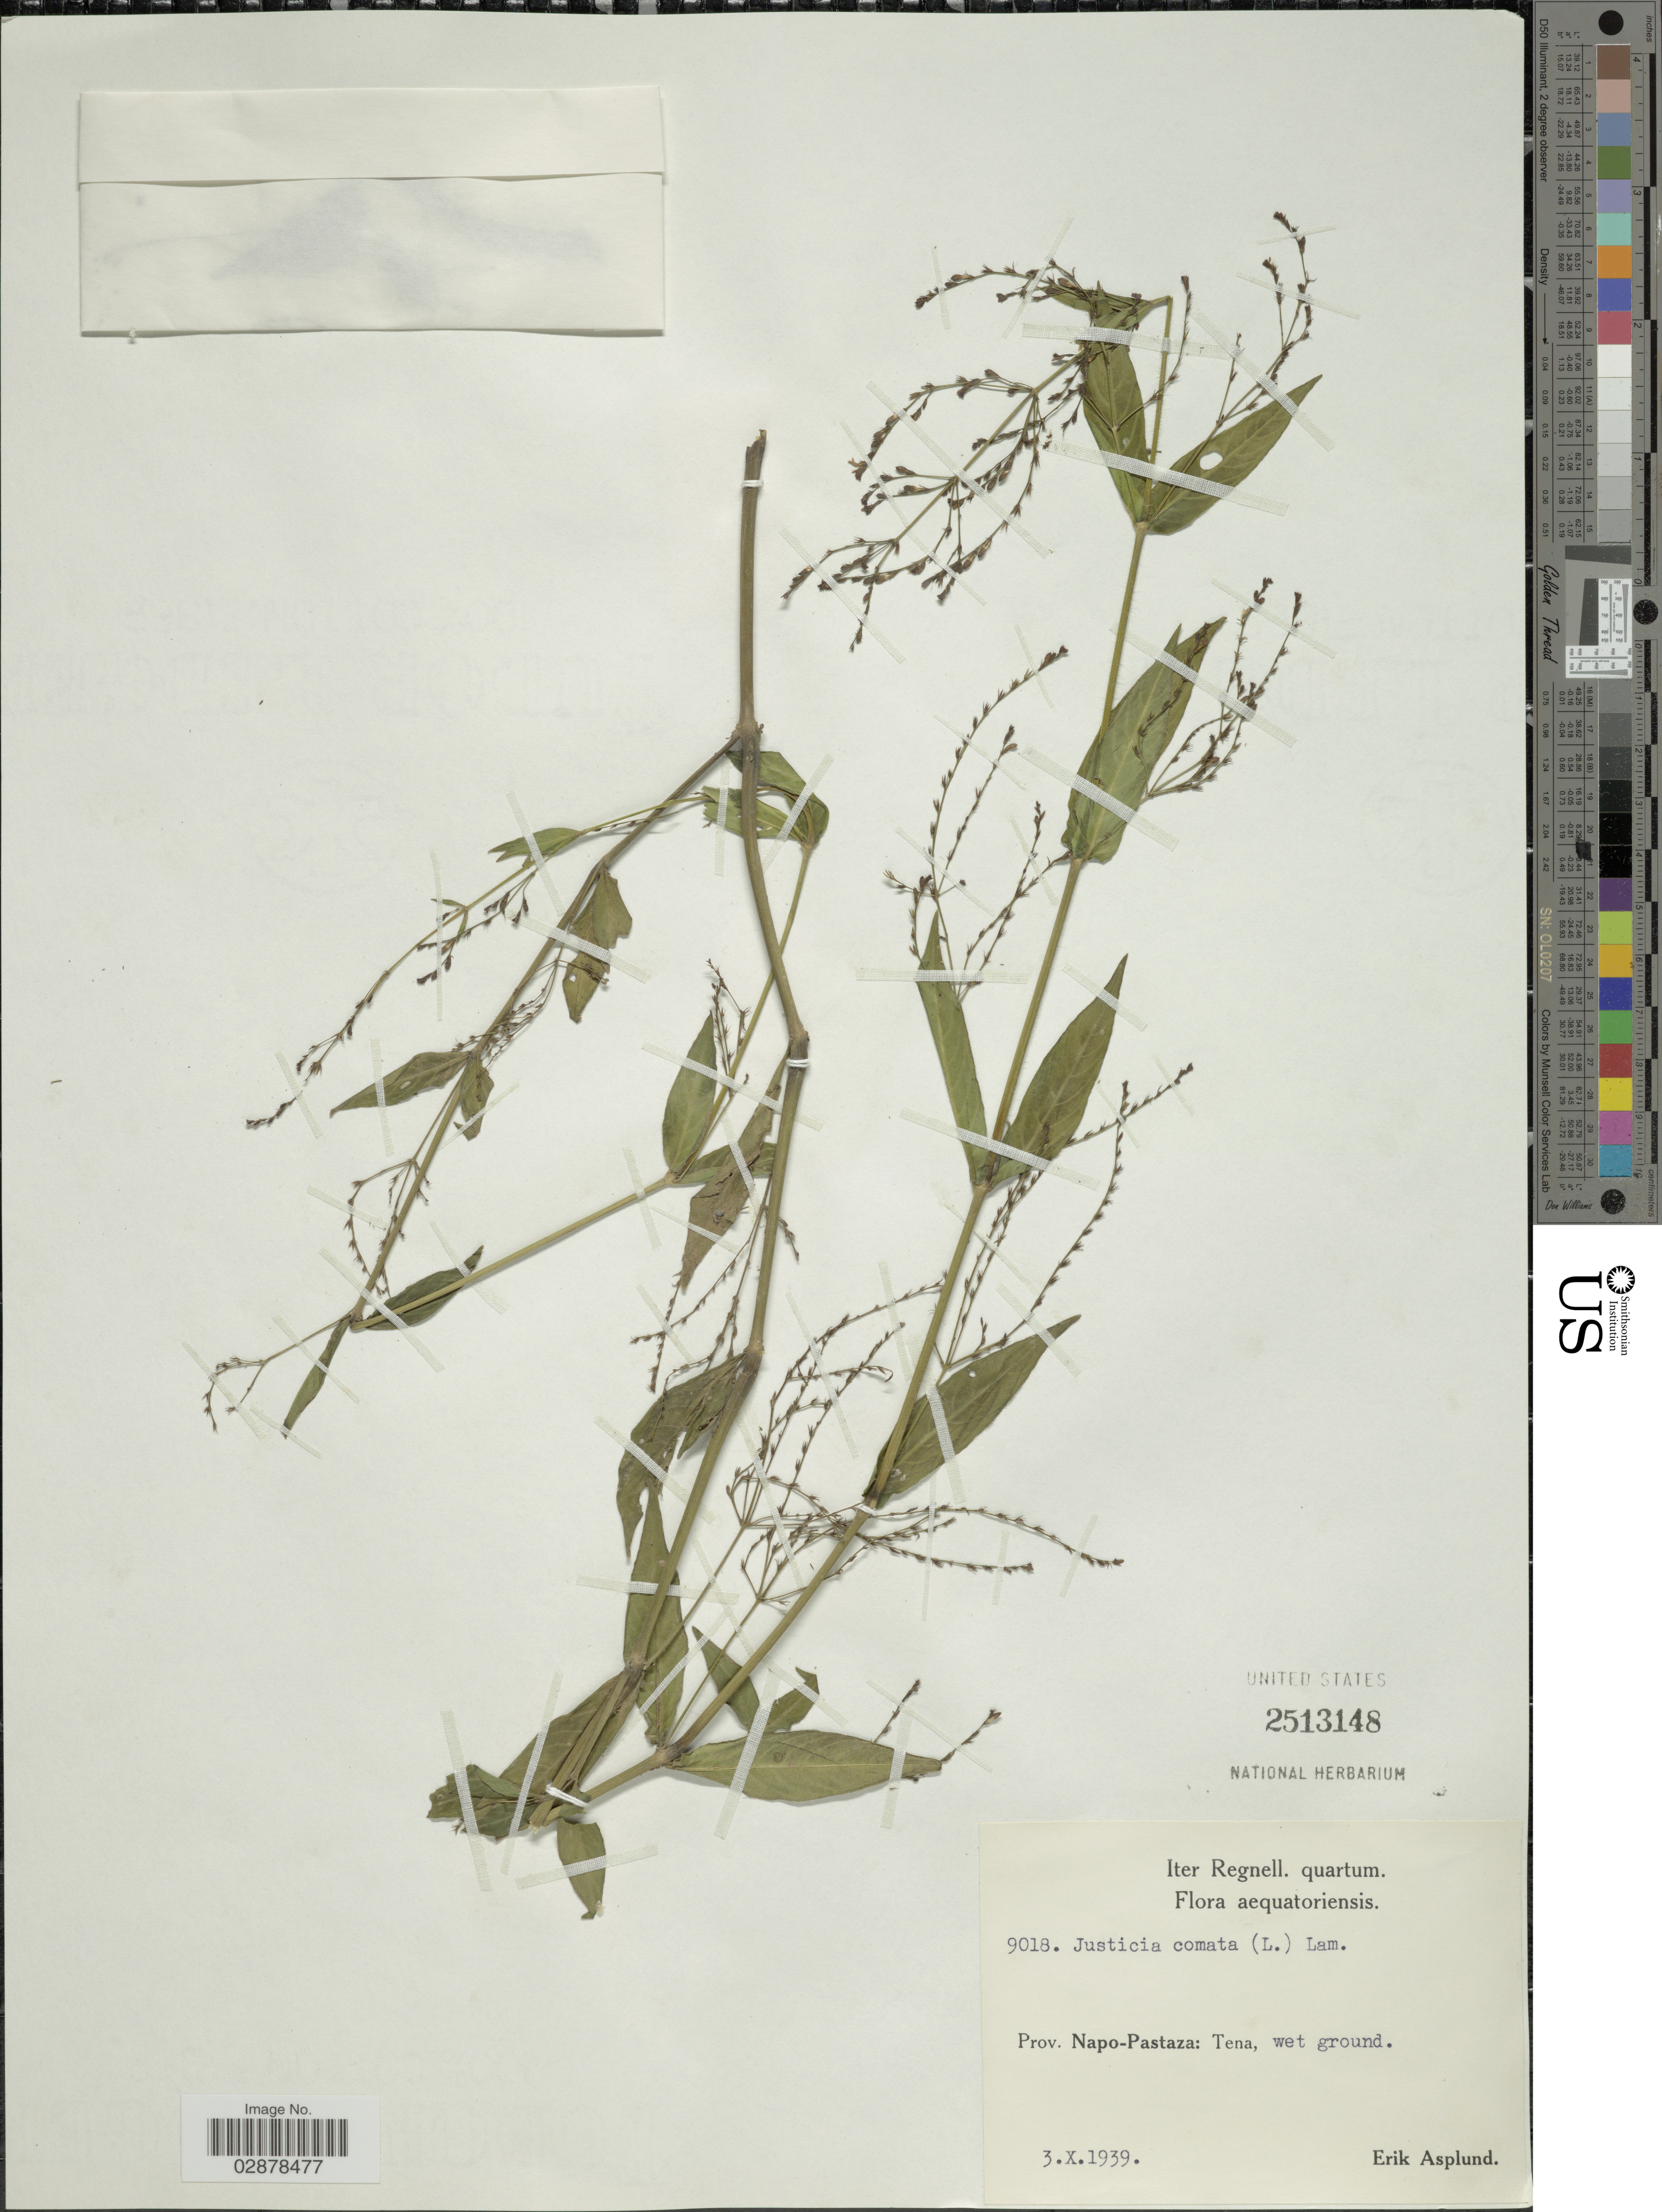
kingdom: Plantae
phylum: Tracheophyta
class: Magnoliopsida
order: Lamiales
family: Acanthaceae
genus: Justicia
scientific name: Justicia comata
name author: (L.) Lam.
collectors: E. Asplund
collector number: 9018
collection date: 1939-10-03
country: Ecuador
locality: Prov. Napo-Pastaza: Tena, wet ground.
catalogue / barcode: US 2513148